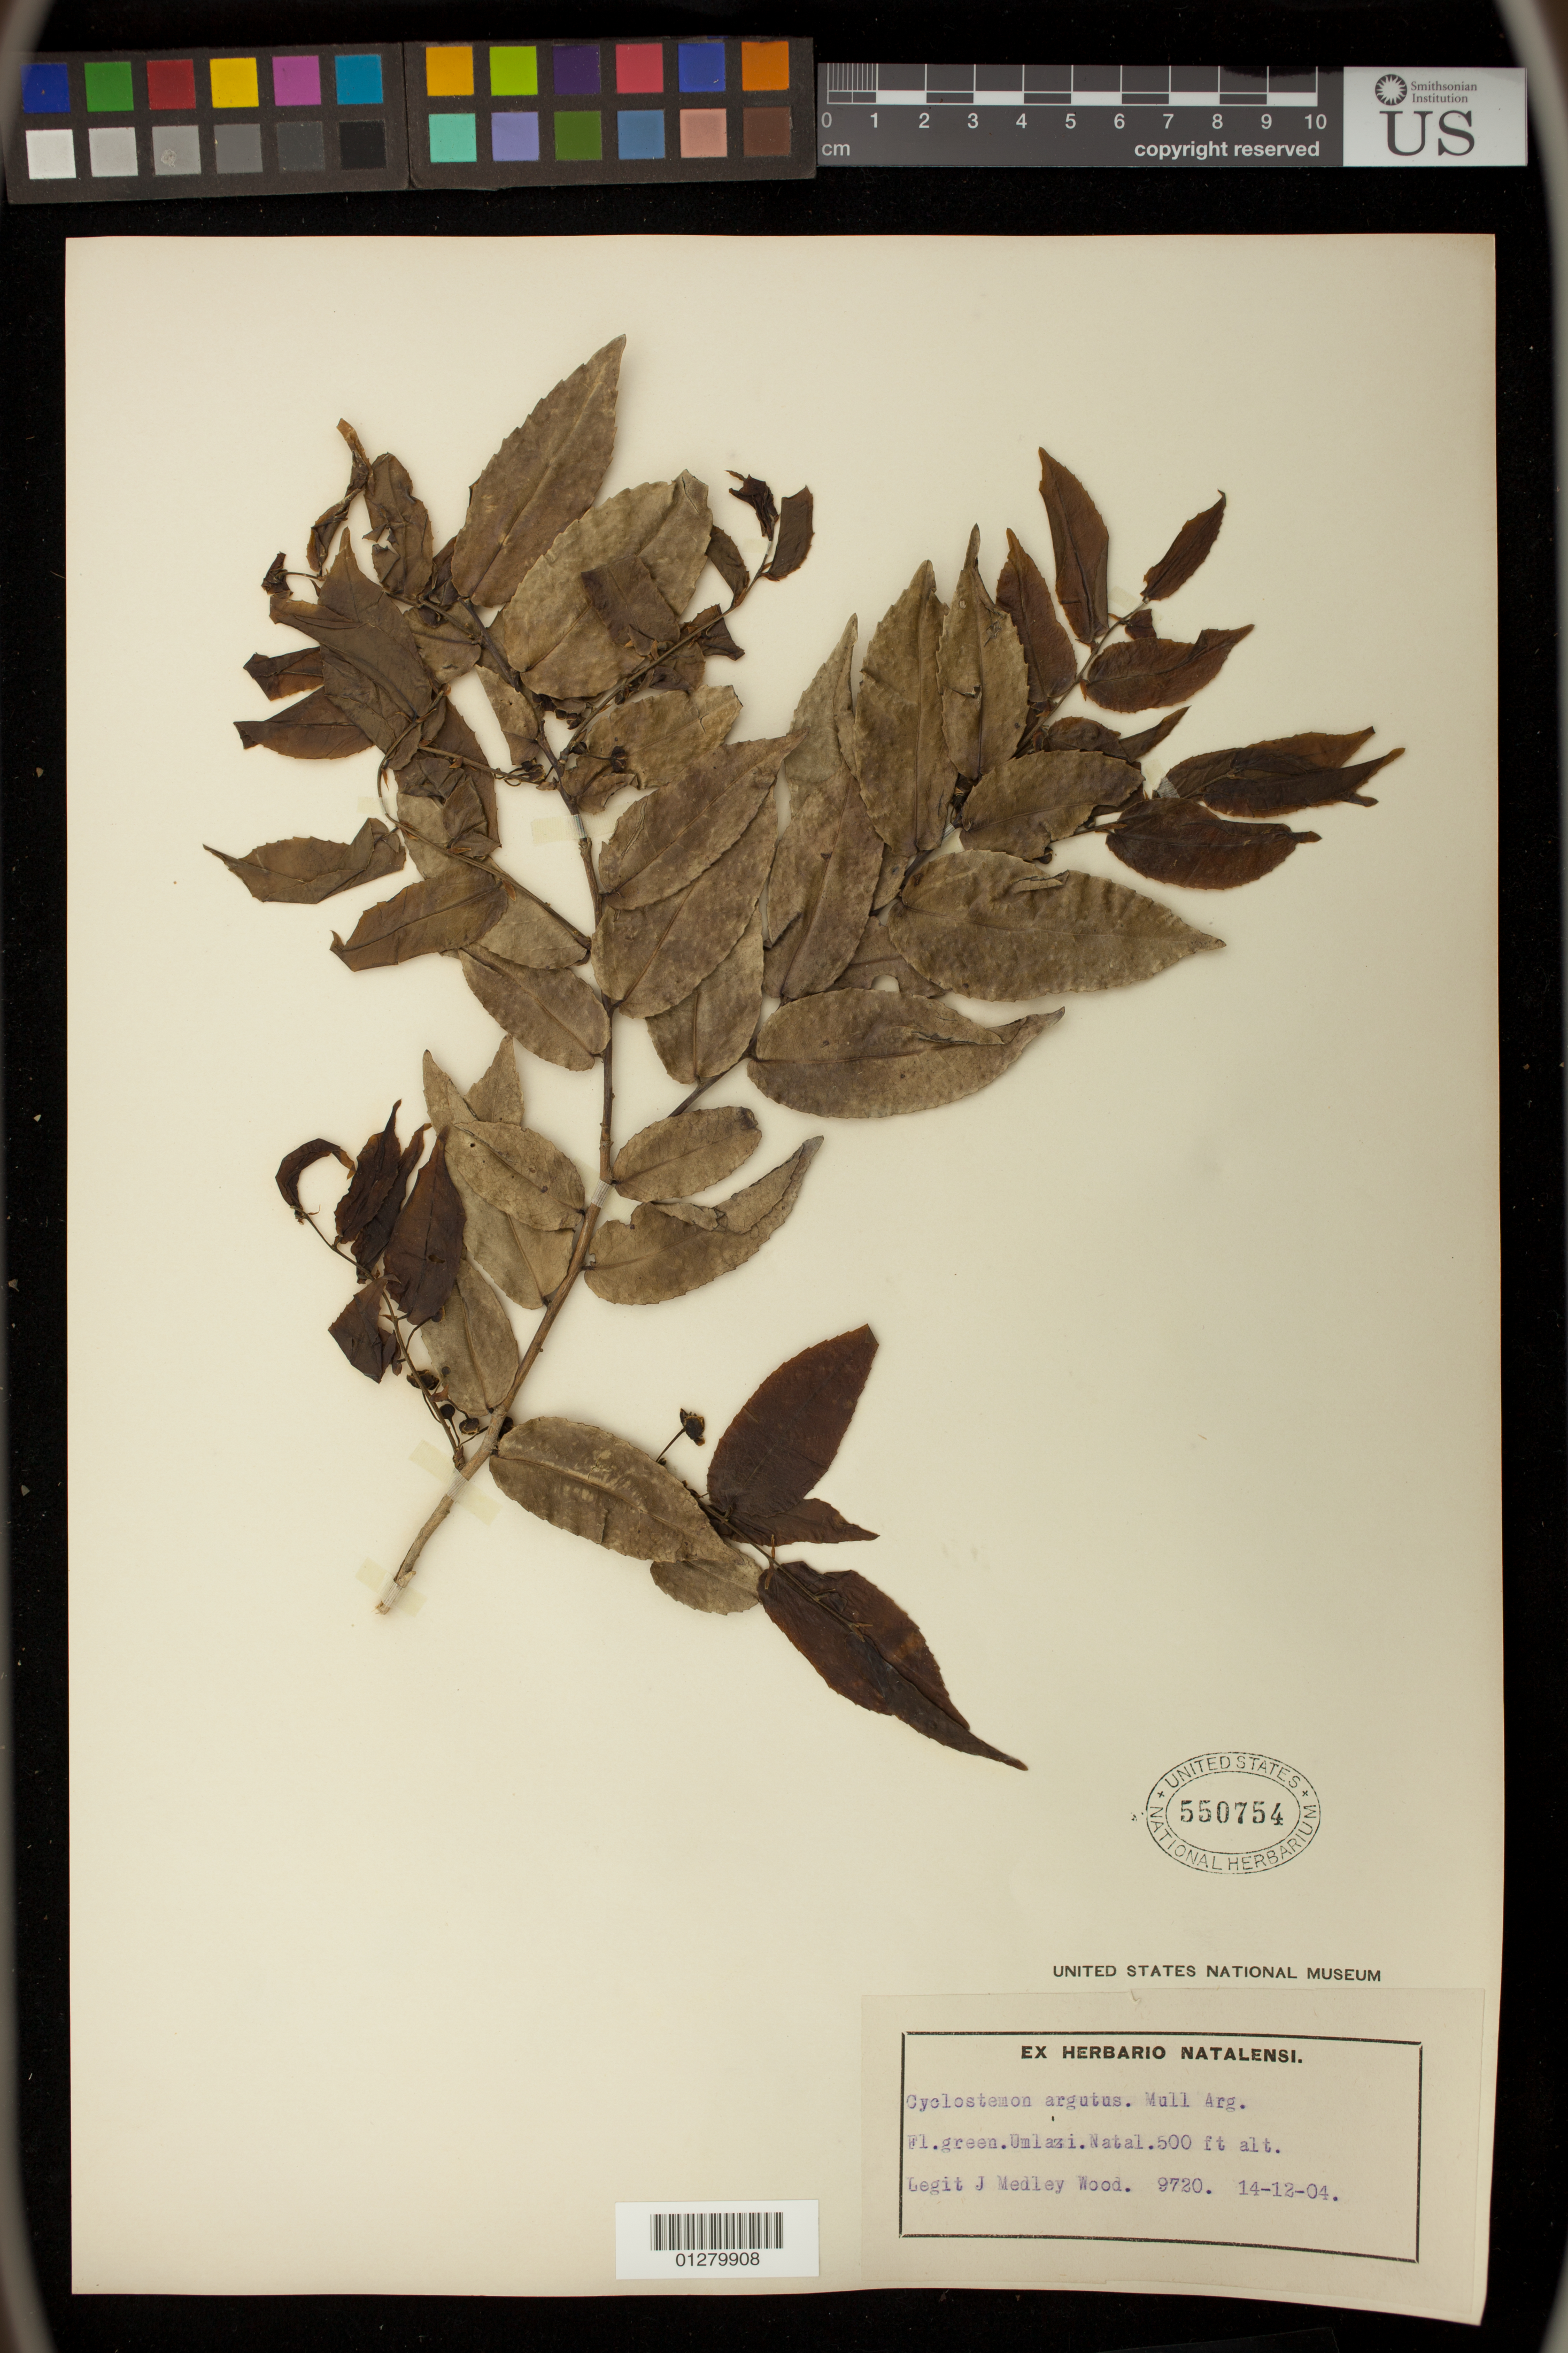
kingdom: Plantae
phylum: Tracheophyta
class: Magnoliopsida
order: Malpighiales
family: Putranjivaceae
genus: Drypetes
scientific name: Drypetes arguta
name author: (Müll. Arg.) Hutch.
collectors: J. M. Wood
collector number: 9720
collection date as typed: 14-12-04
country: South Africa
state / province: KwaZulu-Natal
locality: Umlazi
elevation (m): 152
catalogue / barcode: US 550754